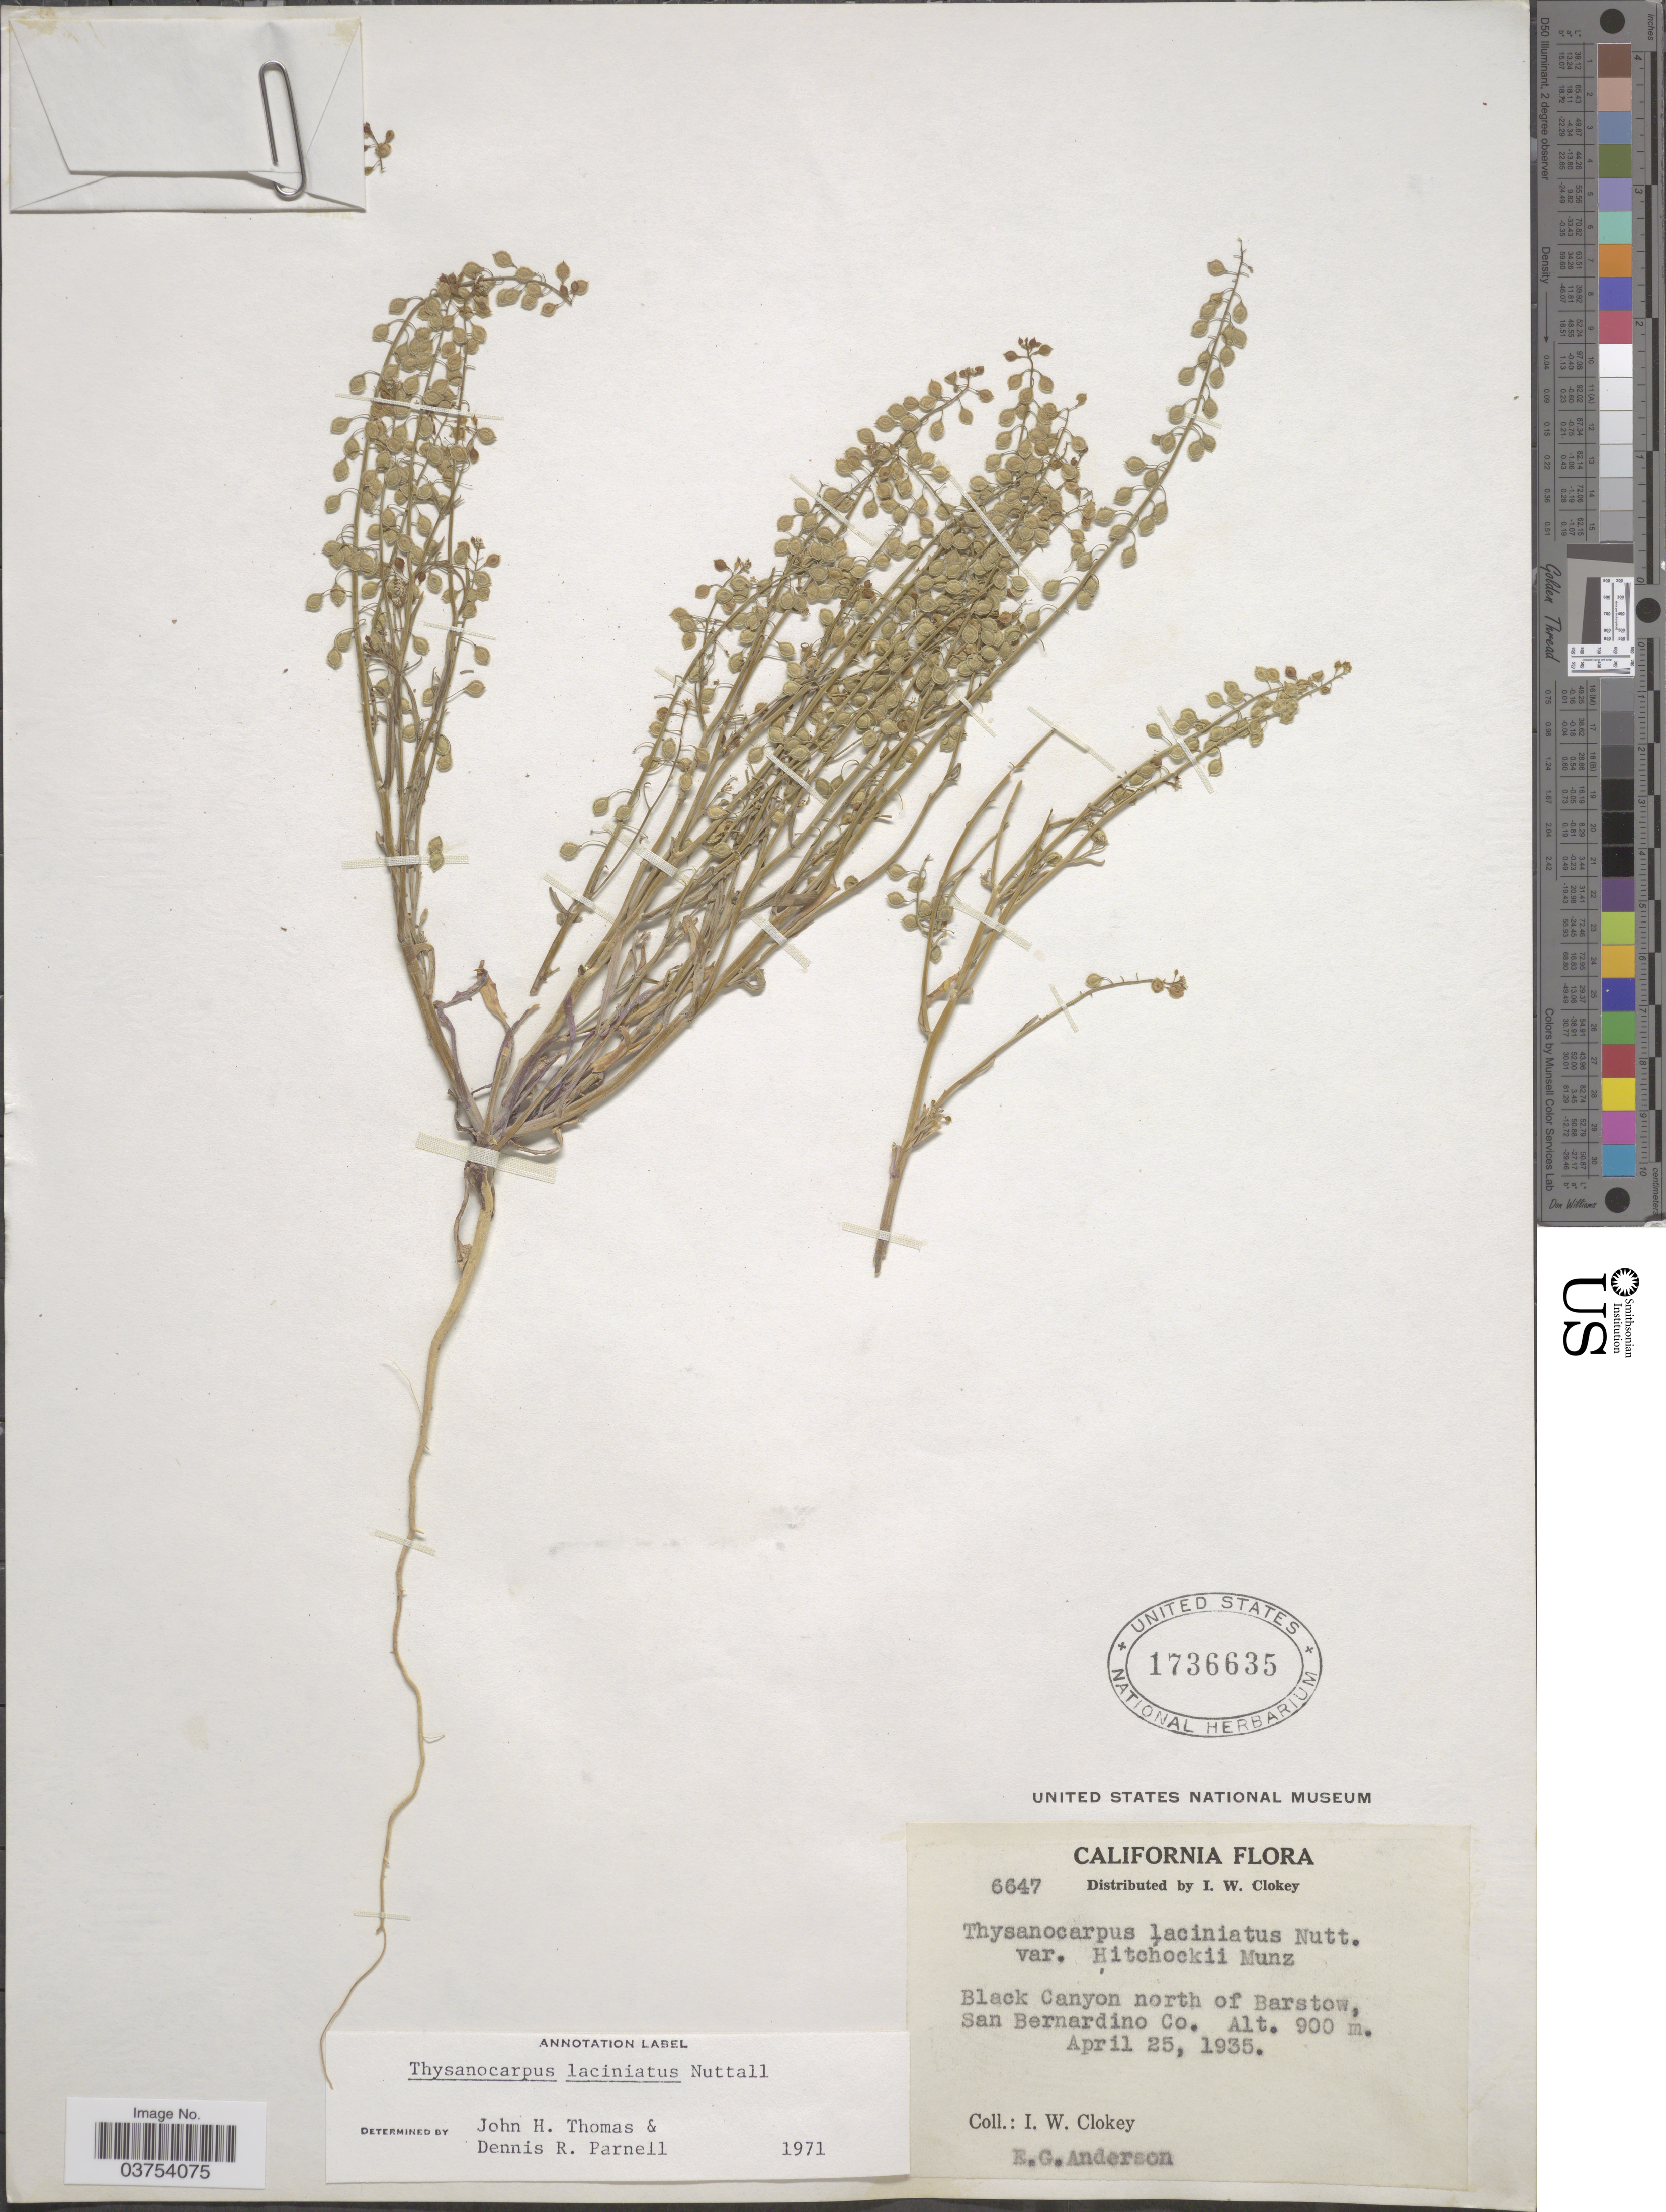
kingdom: Plantae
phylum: Tracheophyta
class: Magnoliopsida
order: Brassicales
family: Brassicaceae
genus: Thysanocarpus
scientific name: Thysanocarpus laciniatus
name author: Nutt. in Torr. & A. Gray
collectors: I. W. Clokey & E. G. Anderson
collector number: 6647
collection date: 1935-04-25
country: United States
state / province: California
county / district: San Bernardino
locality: Black Canyon north of Barstow, San Bernardino Co.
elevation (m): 900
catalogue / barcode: US 1736635